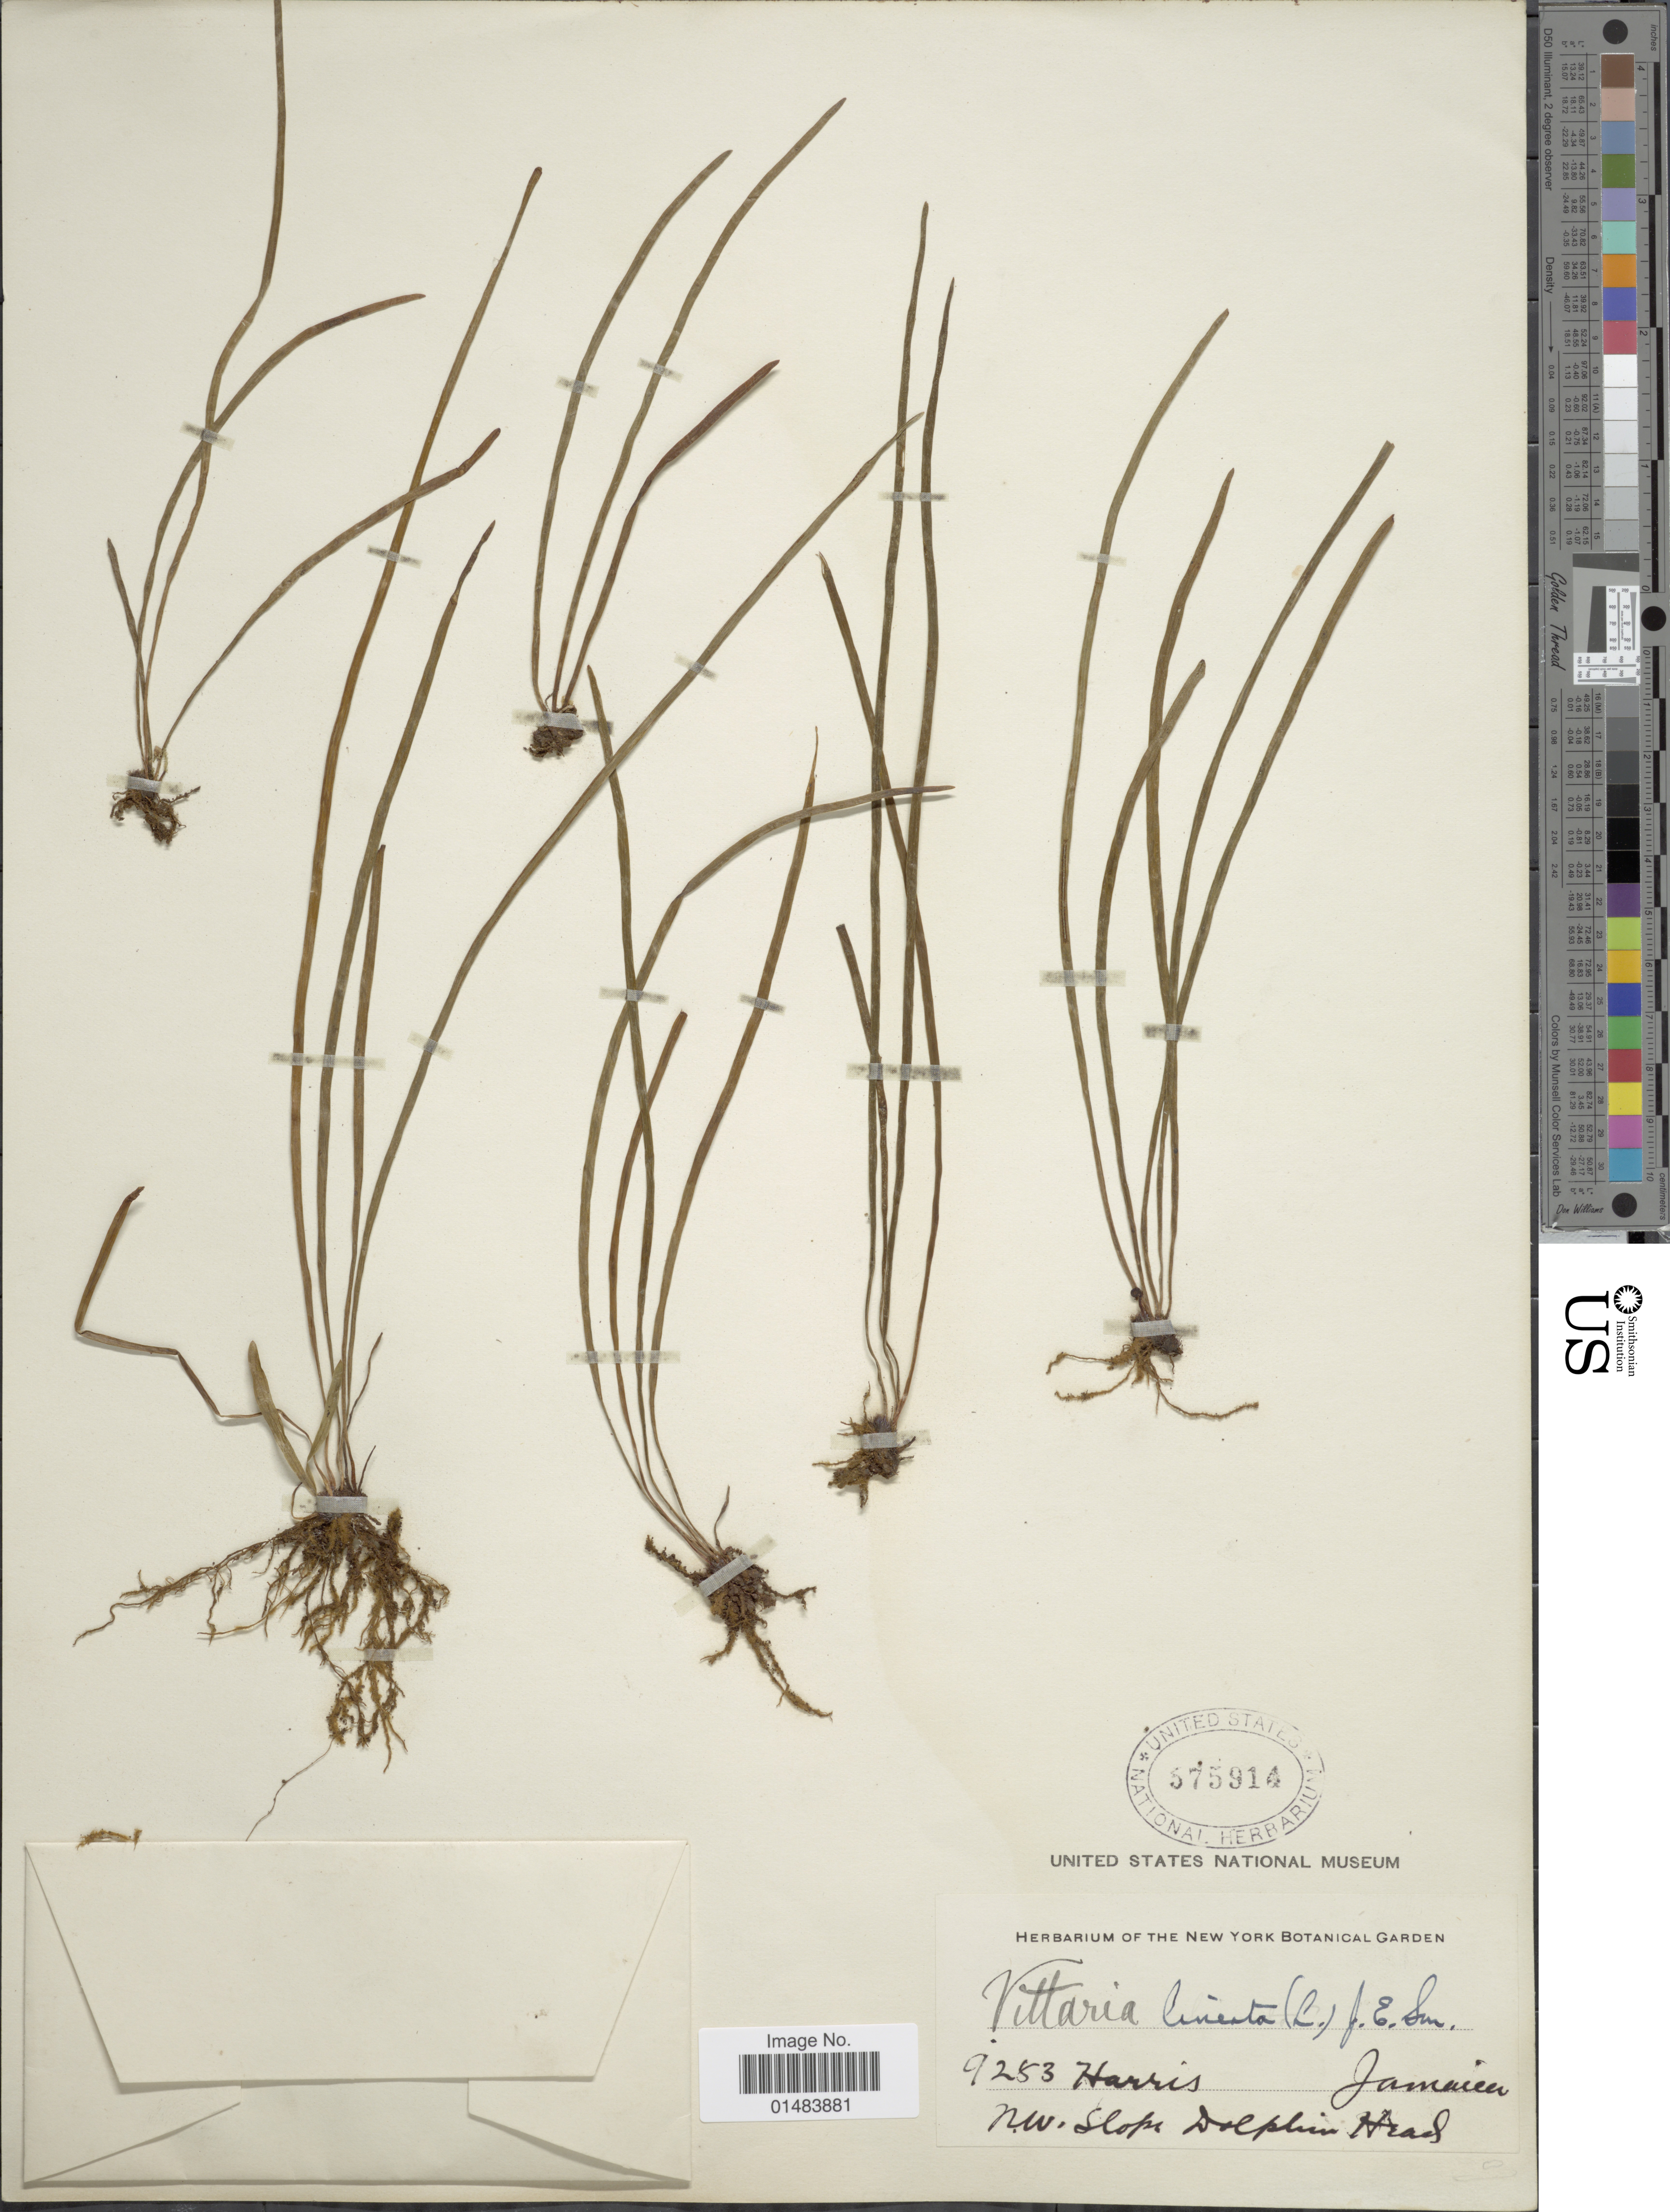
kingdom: Plantae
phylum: Tracheophyta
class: Polypodiopsida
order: Polypodiales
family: Pteridaceae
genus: Vittaria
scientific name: Vittaria lineata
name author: (L.) Sm.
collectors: -- Harris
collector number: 9283*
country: Jamaica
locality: Jamaica, nw. slope Dolphin Head.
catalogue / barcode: US 575914